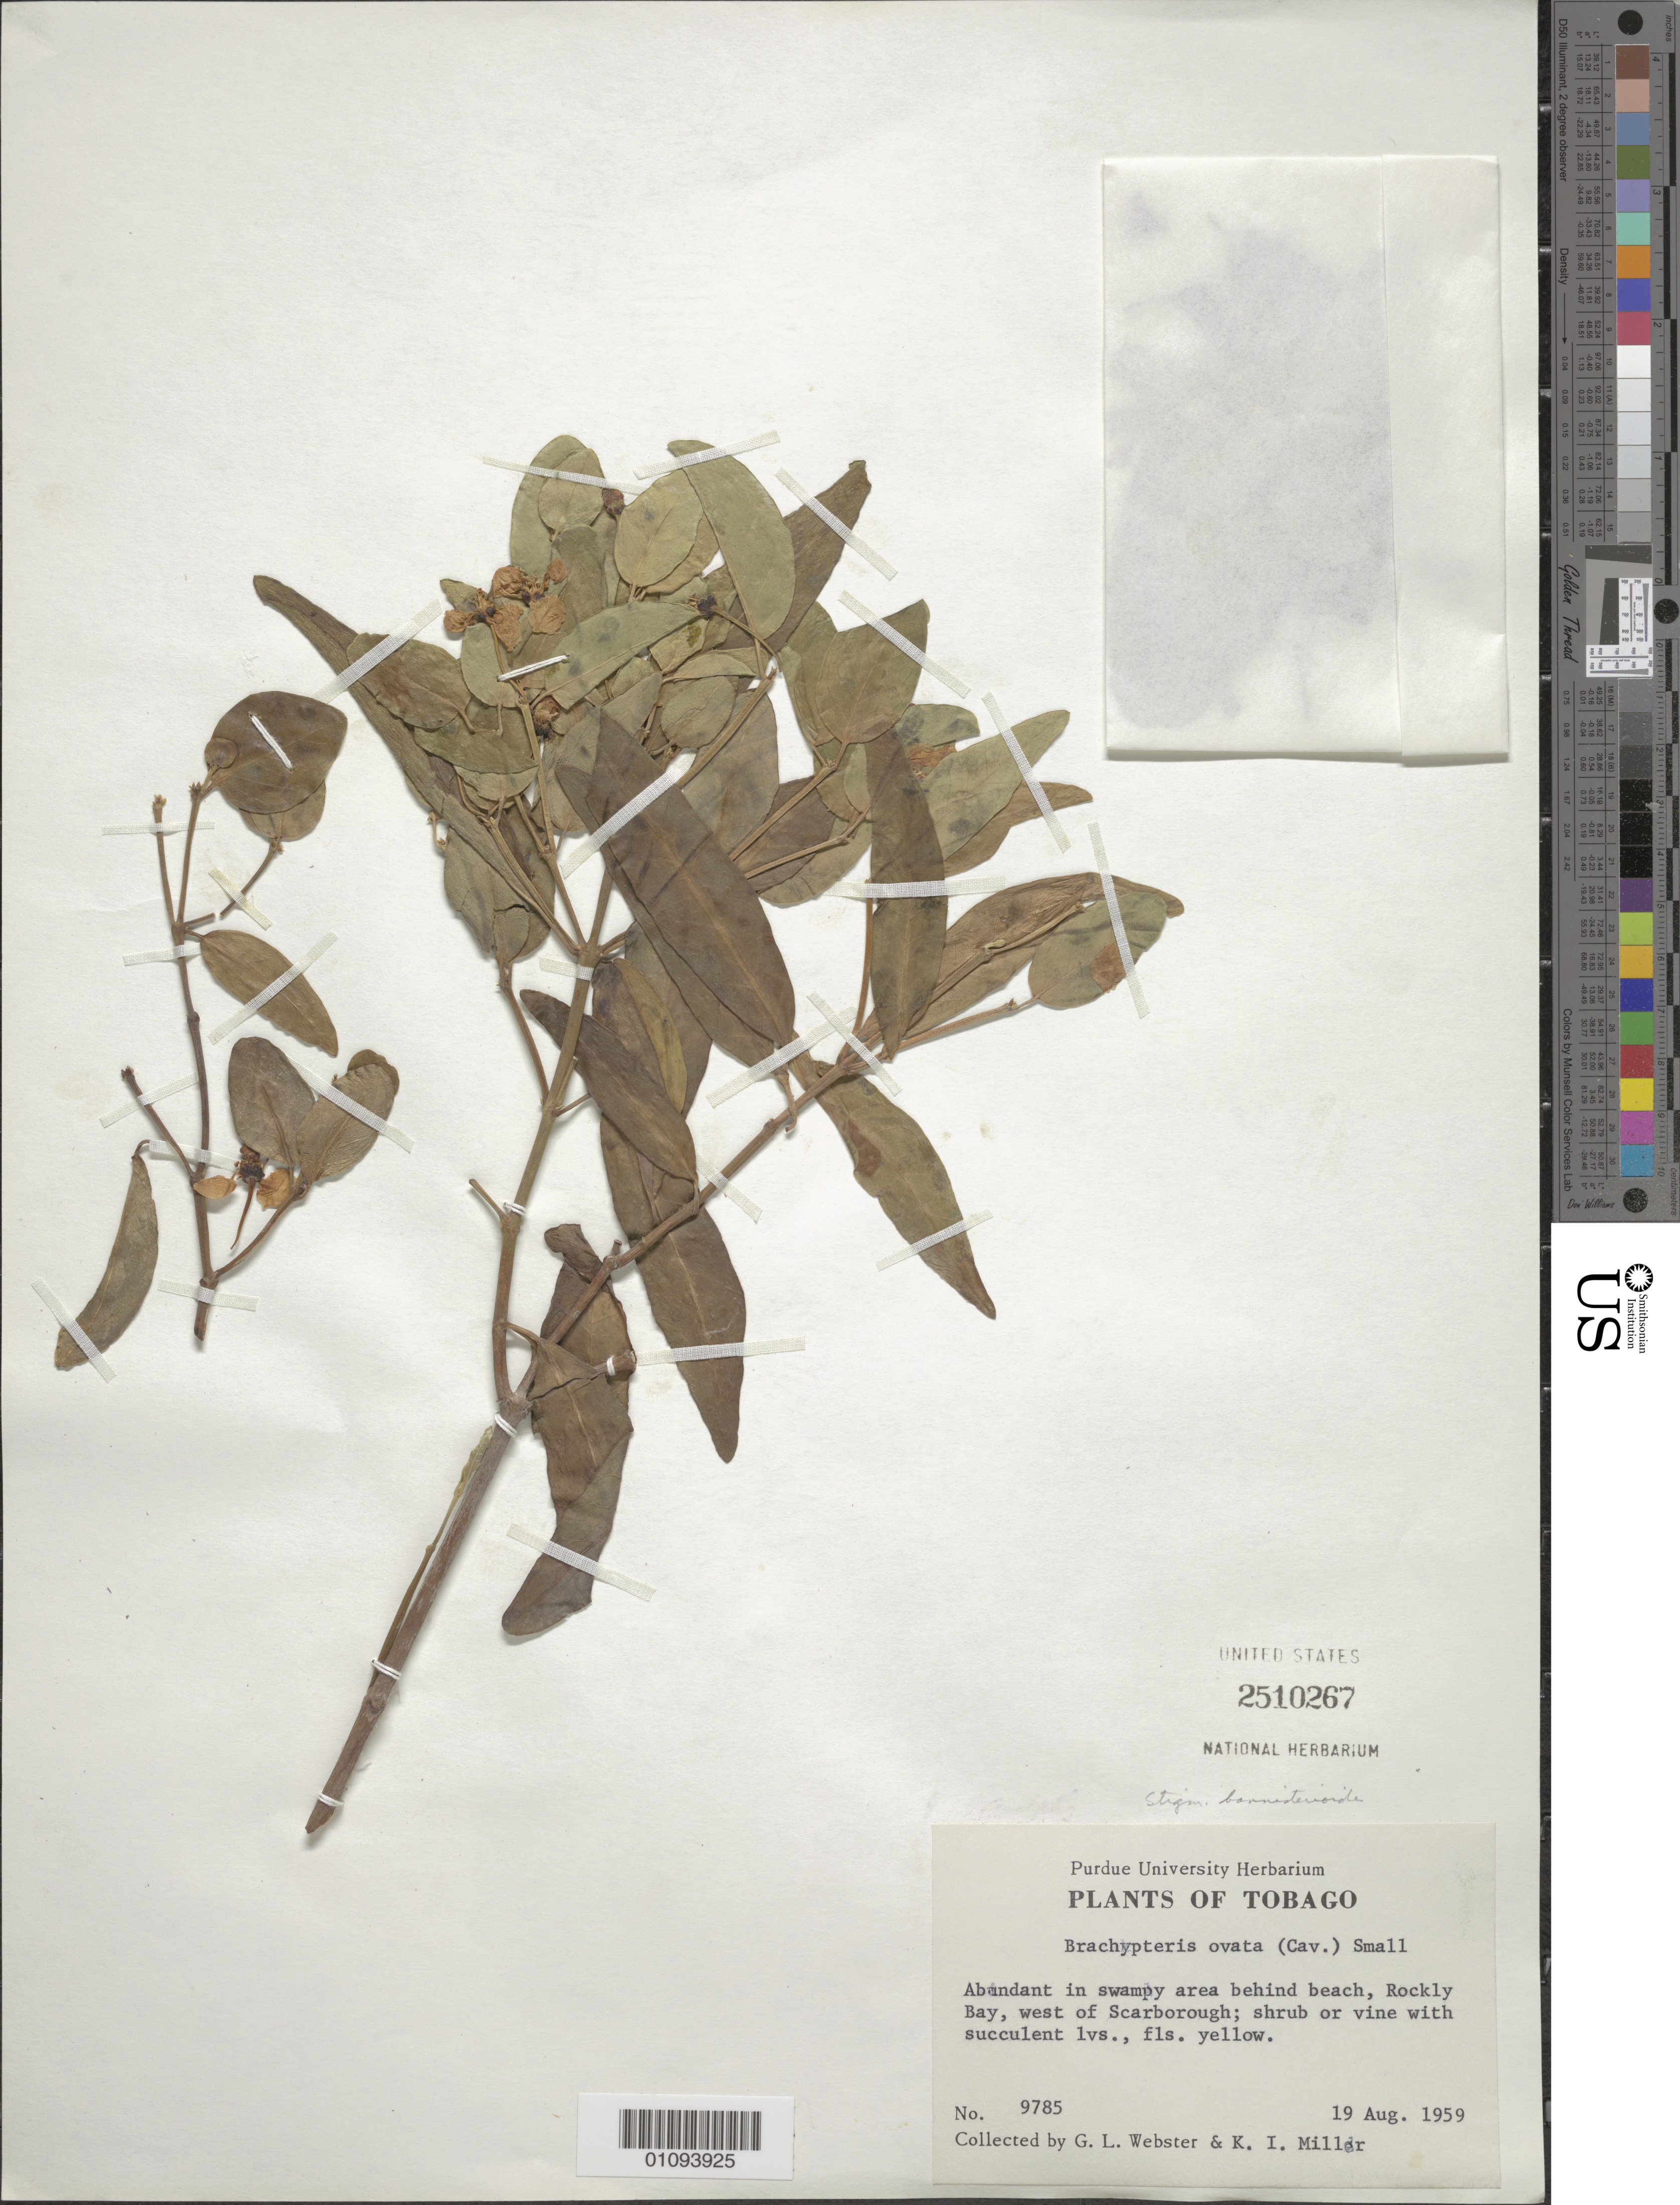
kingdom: Plantae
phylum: Tracheophyta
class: Magnoliopsida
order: Malpighiales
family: Malpighiaceae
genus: Stigmaphyllon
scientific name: Stigmaphyllon bannisterioides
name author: (L.) C.E. Anderson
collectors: G. L. Webster & K. Miller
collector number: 9785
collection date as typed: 19 Aug 1959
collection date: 1959-08-19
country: Trinidad and Tobago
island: Tobago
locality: Rockly Bay, W of Scarborough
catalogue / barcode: US 2510267